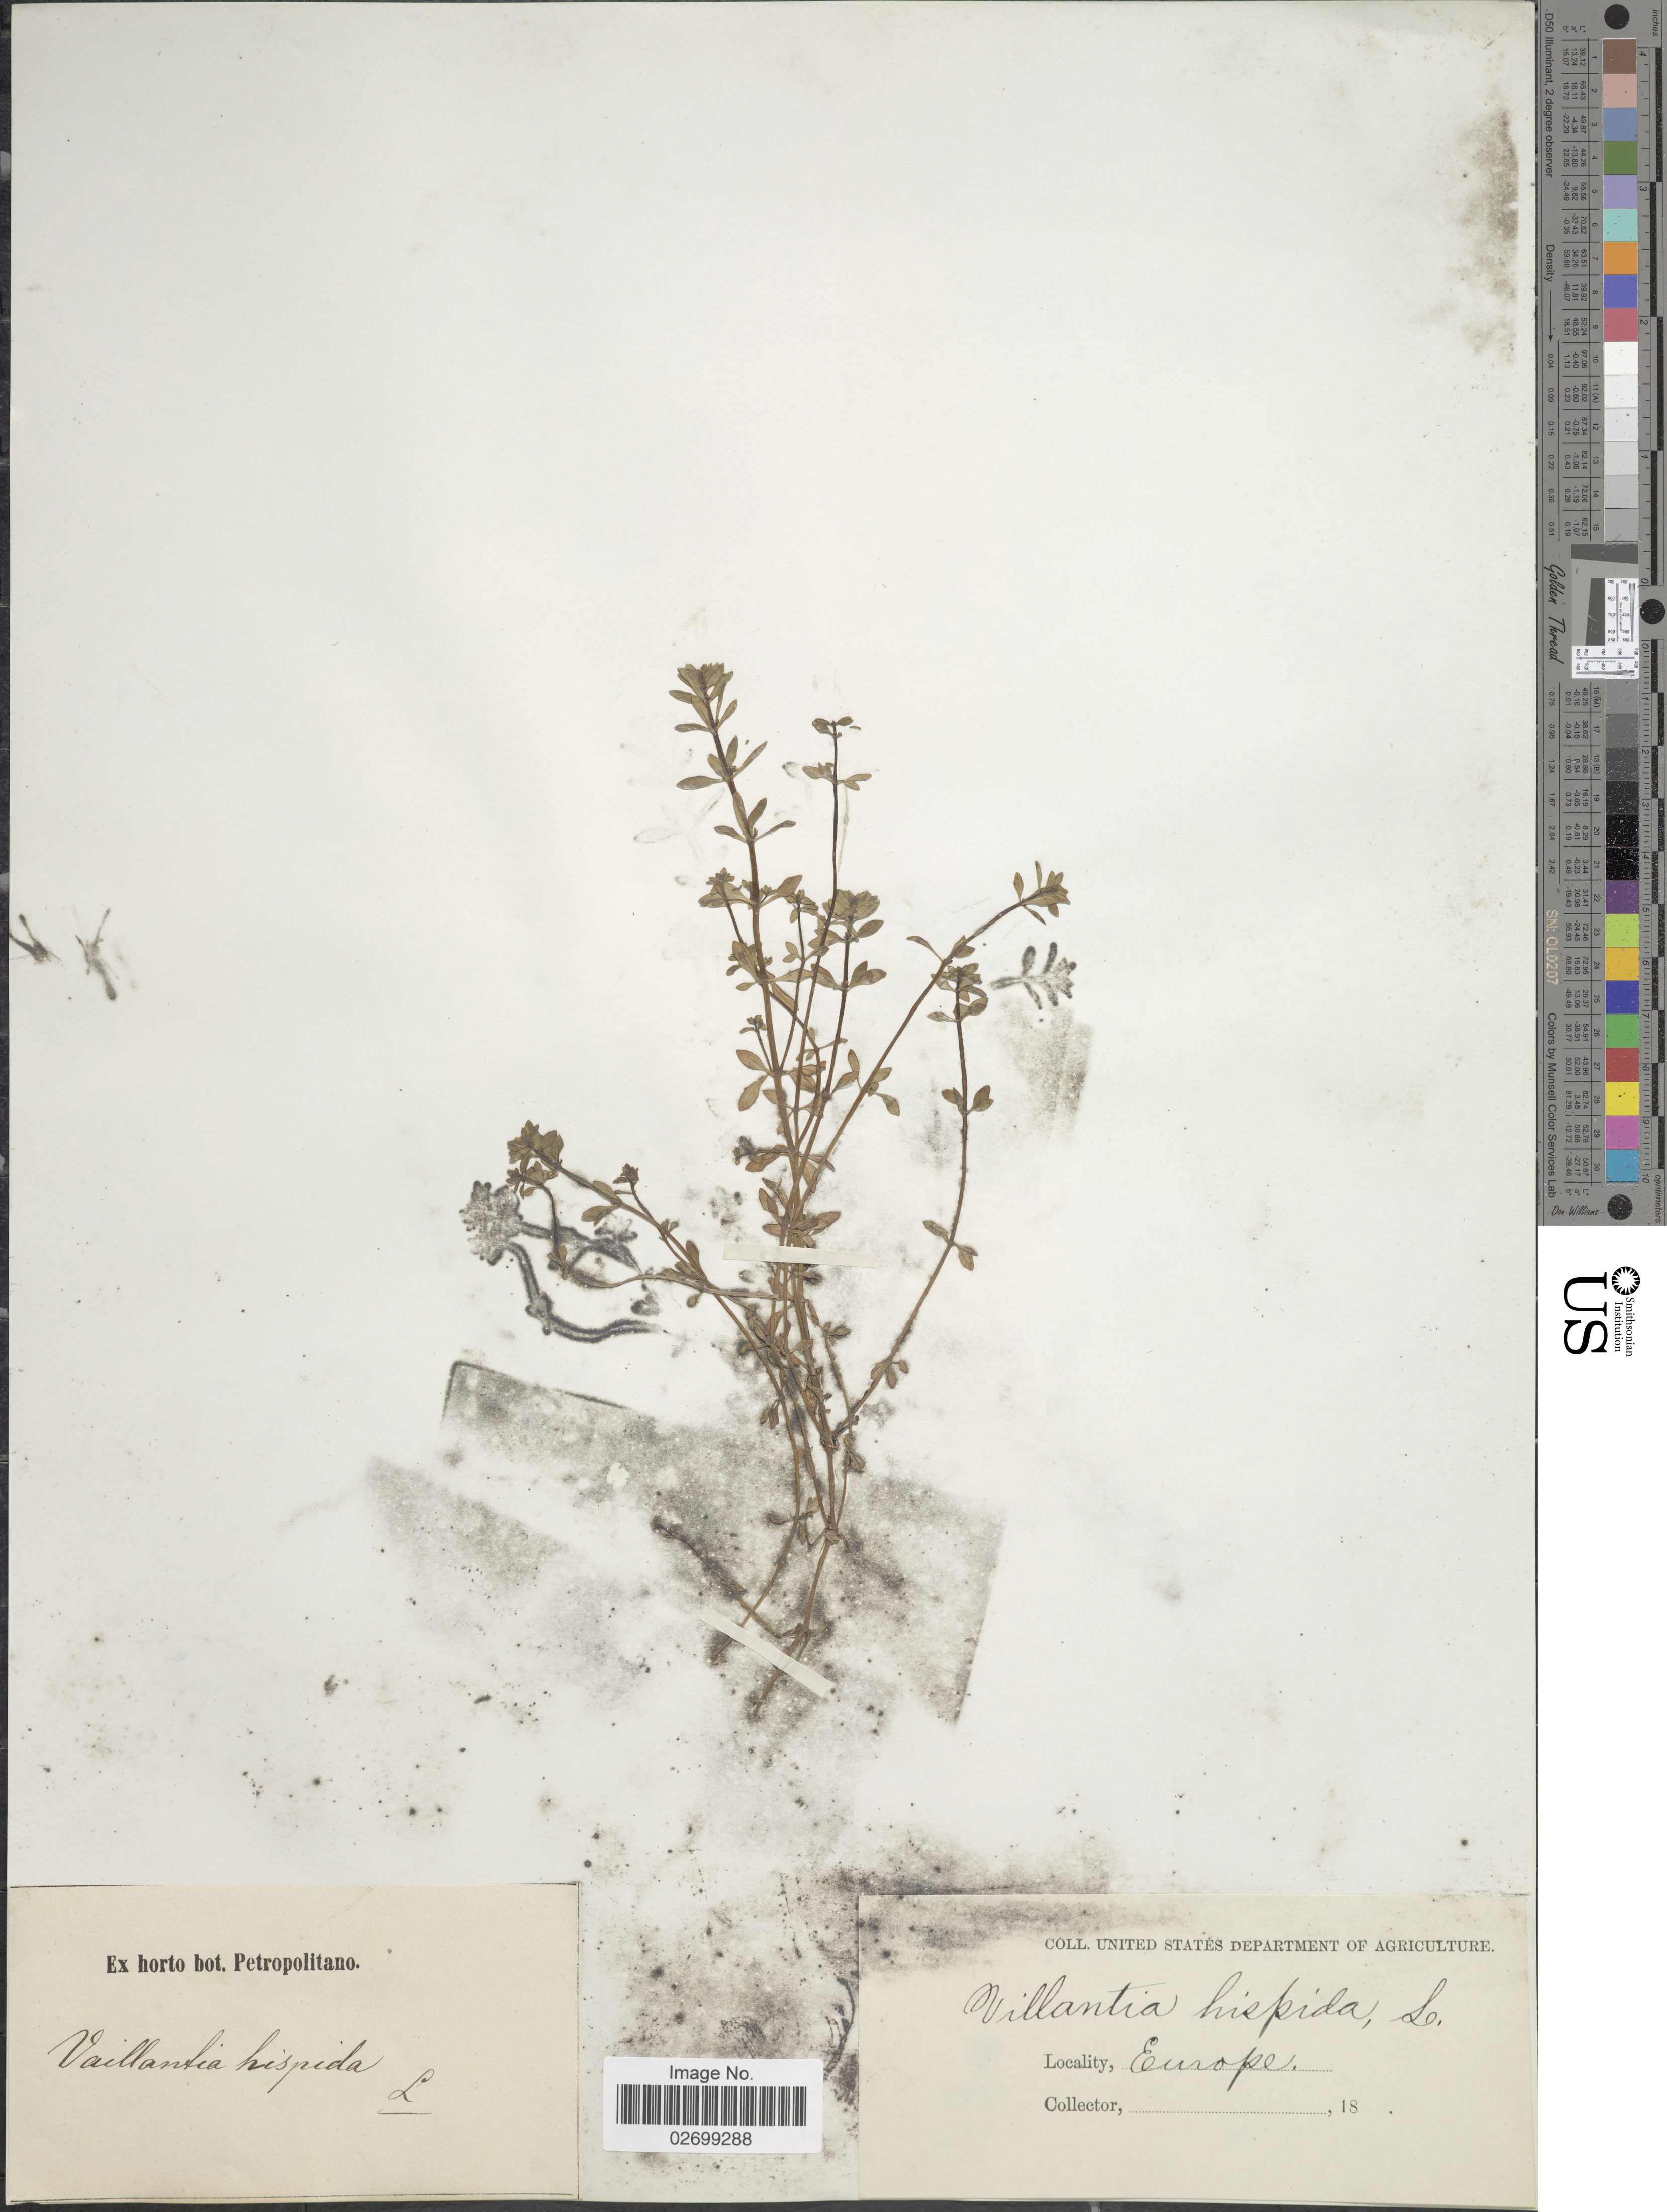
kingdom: Plantae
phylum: Tracheophyta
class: Magnoliopsida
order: Gentianales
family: Rubiaceae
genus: Valantia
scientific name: Valantia hispida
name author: L.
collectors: ex Horto Bot. Petropolitano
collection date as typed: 18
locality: Europe